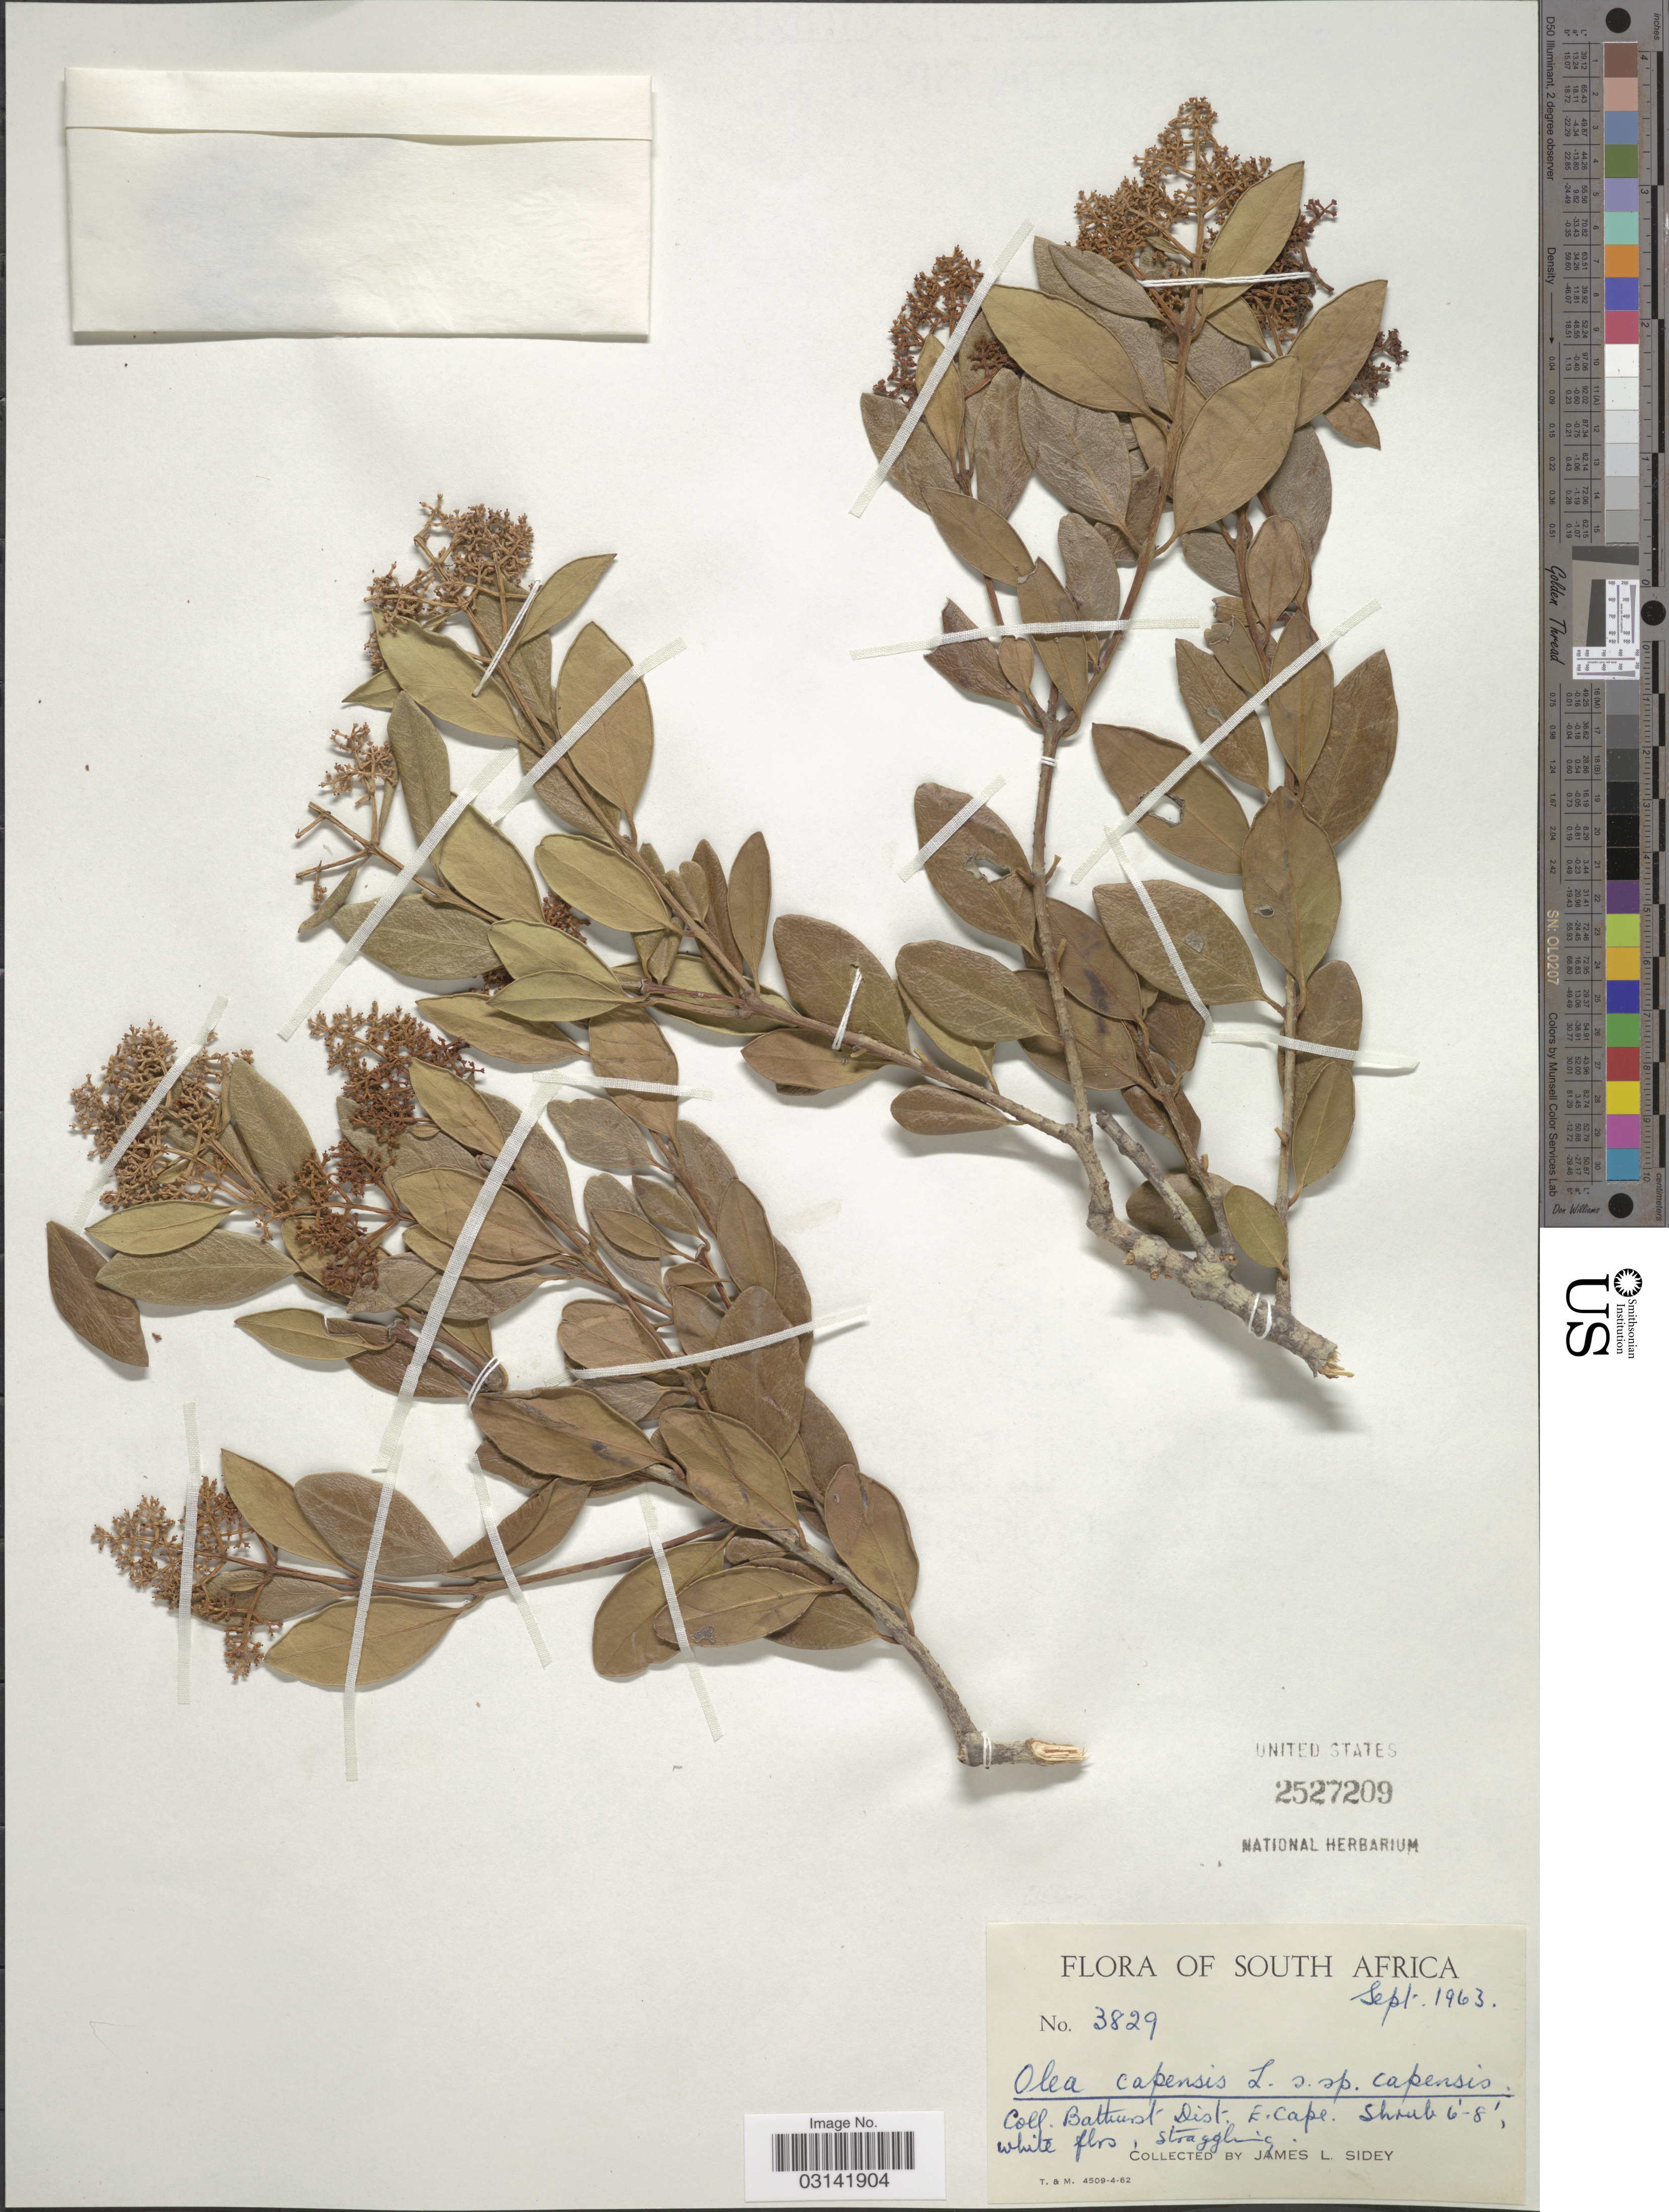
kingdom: Plantae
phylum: Tracheophyta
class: Magnoliopsida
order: Lamiales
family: Oleaceae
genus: Olea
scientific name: Olea capensis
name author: L.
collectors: J. L. Sidey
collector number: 3829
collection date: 1963-09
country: South Africa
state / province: Eastern Cape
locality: Bathurst Dist. E. Cape.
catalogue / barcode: US 2527209